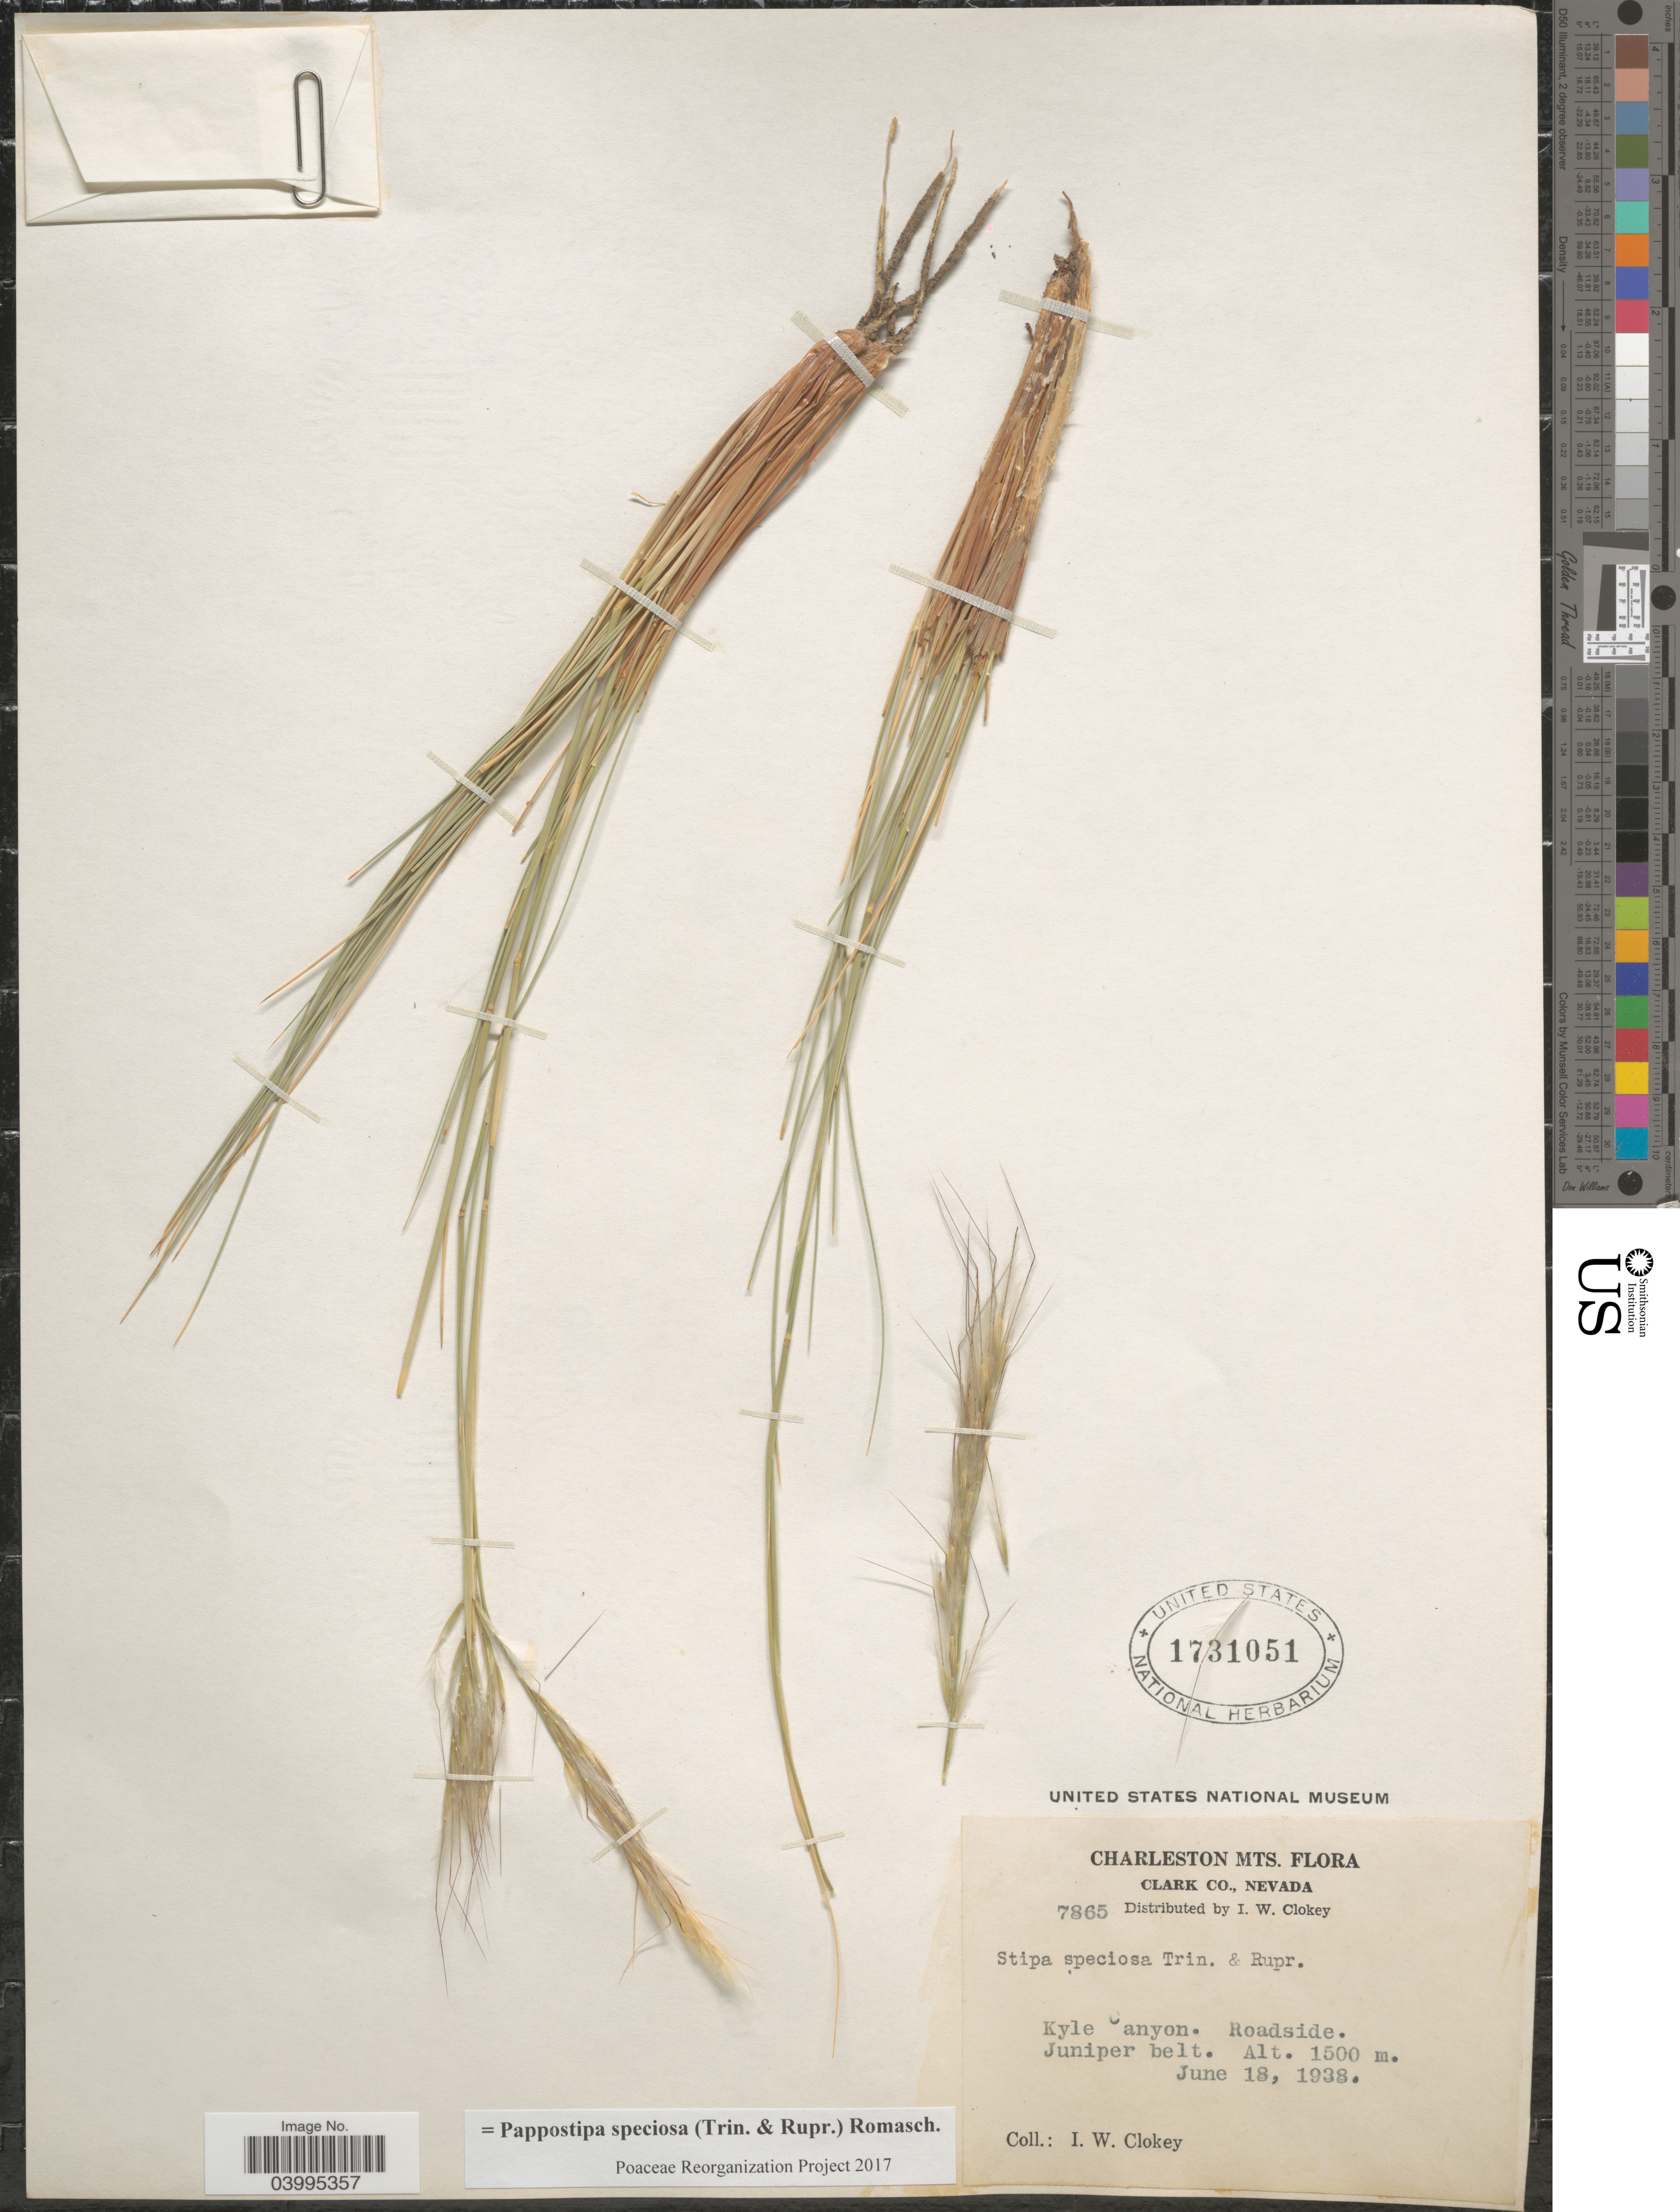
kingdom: Plantae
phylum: Tracheophyta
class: Liliopsida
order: Poales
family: Poaceae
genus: Pappostipa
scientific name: Pappostipa speciosa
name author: (Trin. & Rupr.) Romasch.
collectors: I. W. Clokey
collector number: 7865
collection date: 1938-06-18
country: United States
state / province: Nevada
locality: Charleston Mts. Clark Co. Kyle Canyon. Roadside. Juniper belt.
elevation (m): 1500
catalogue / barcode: US 1731051